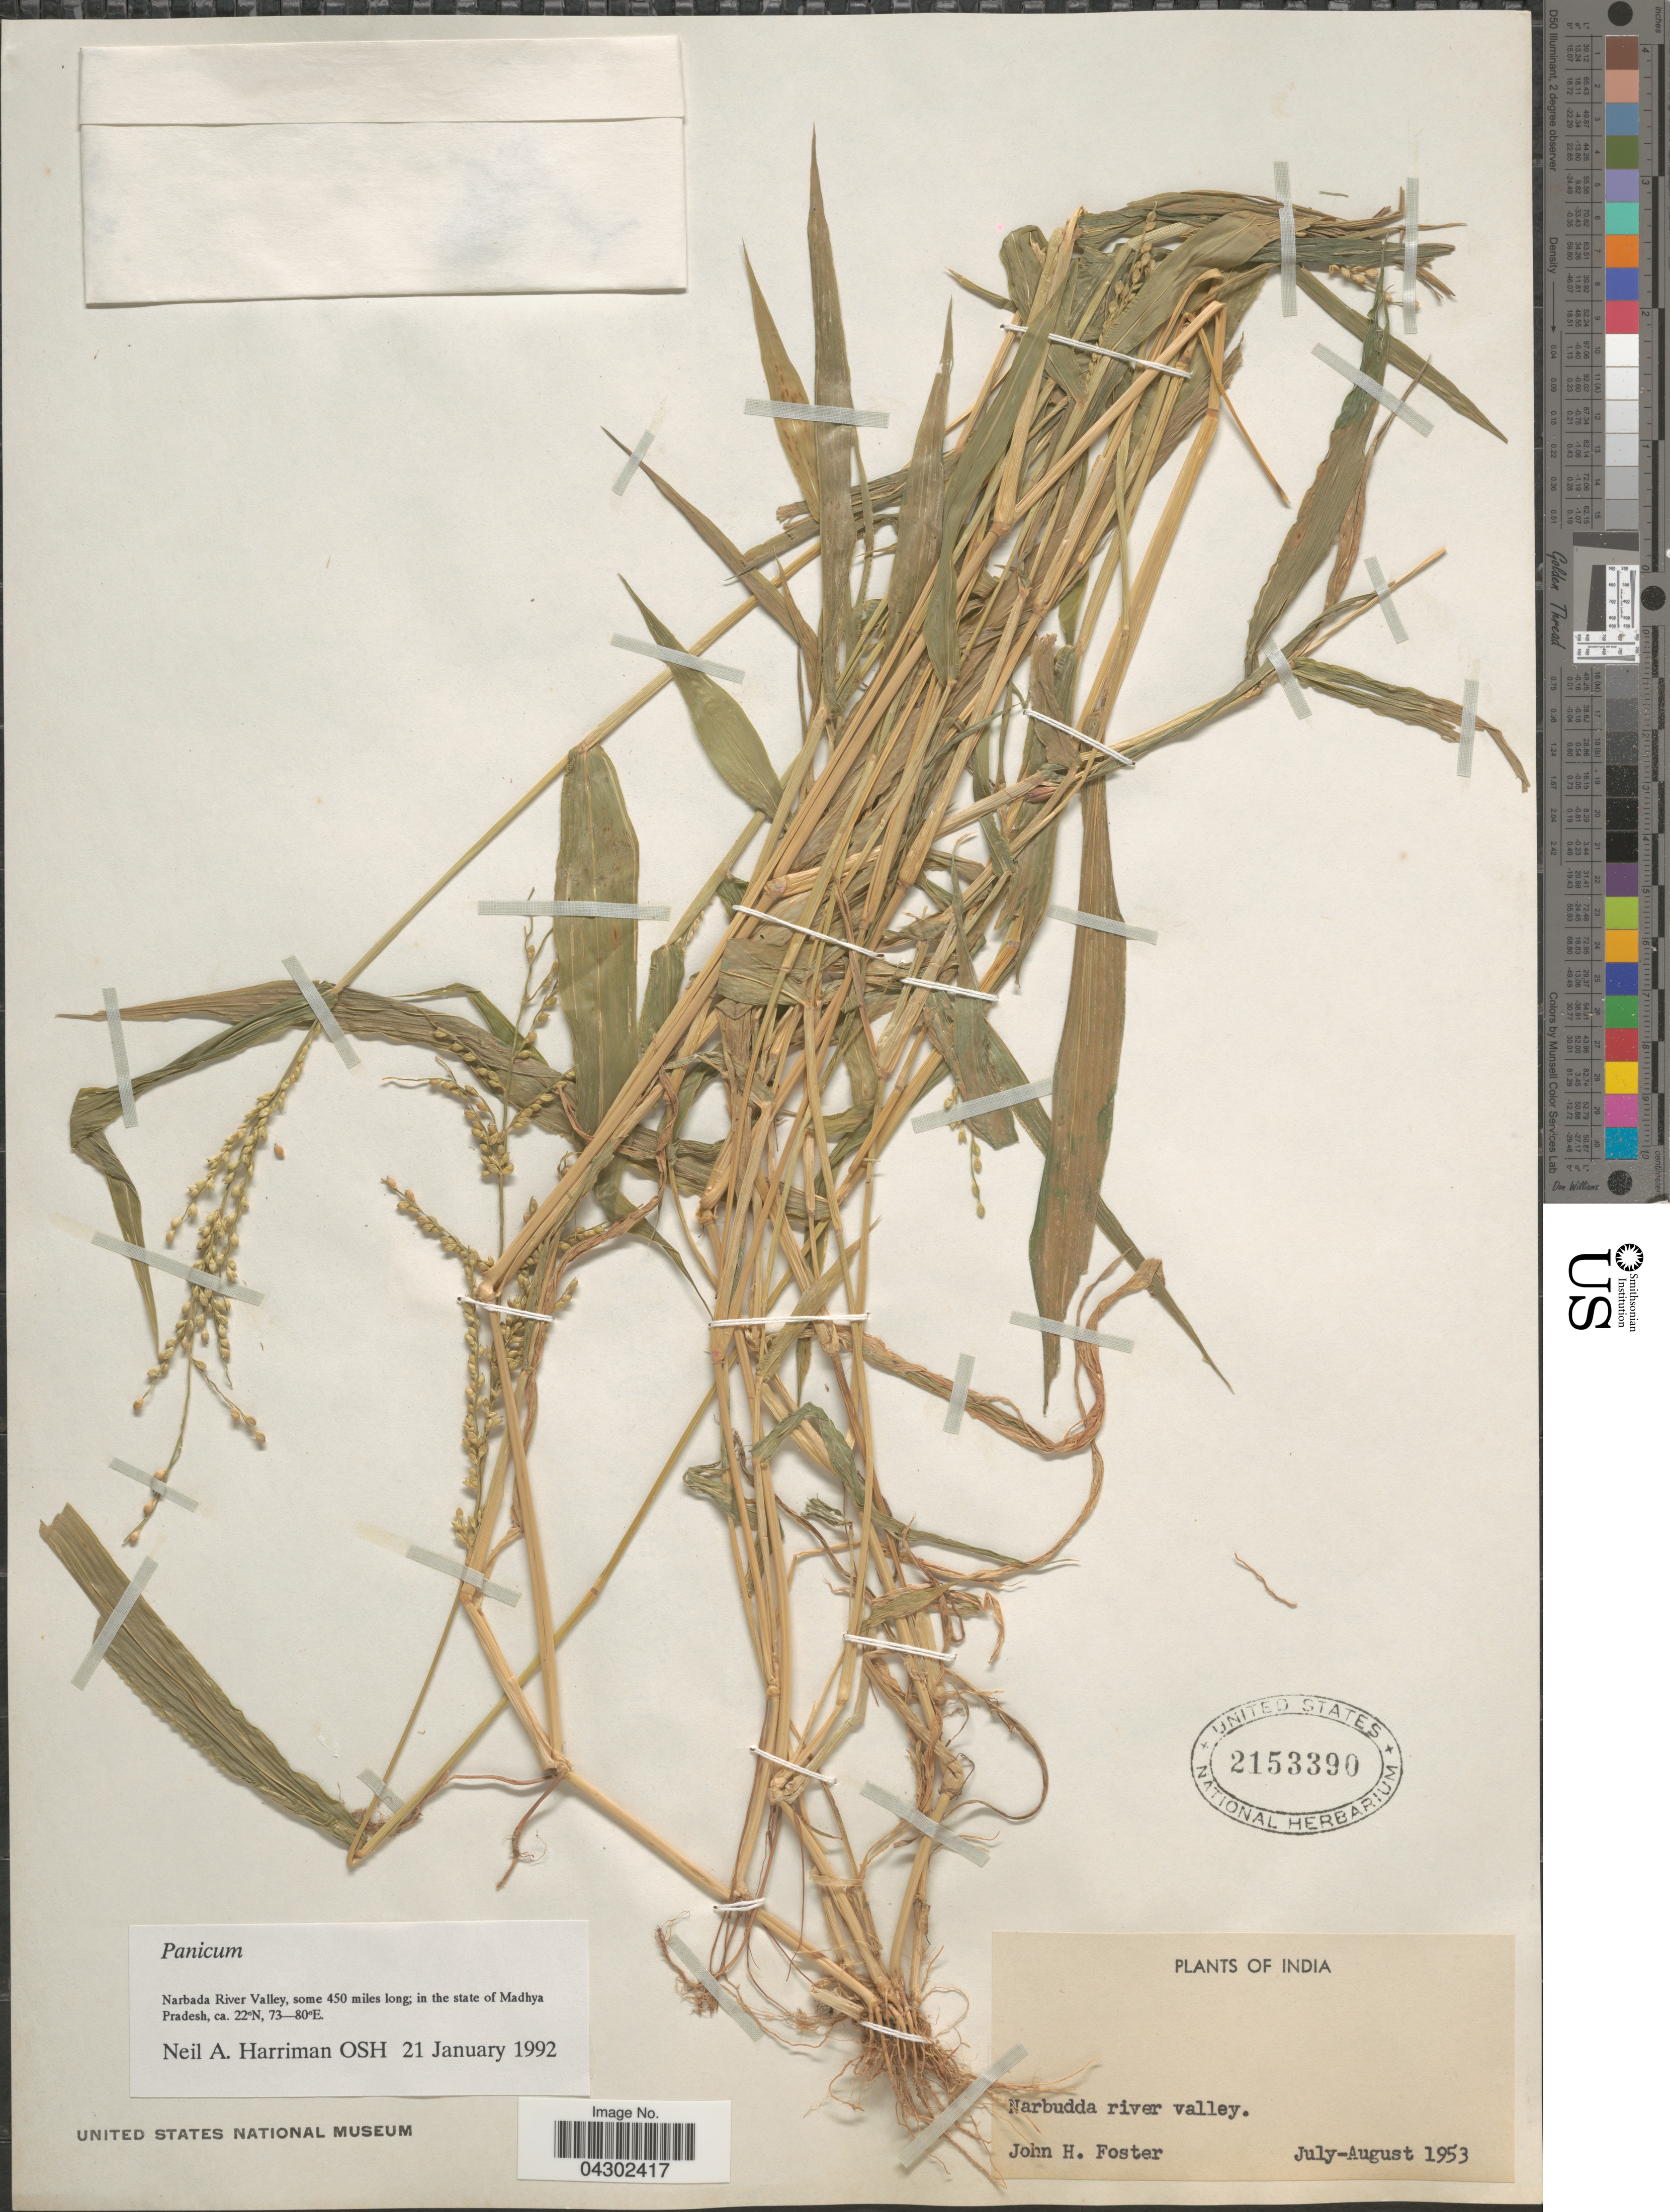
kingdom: Plantae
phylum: Tracheophyta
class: Liliopsida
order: Poales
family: Poaceae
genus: Panicum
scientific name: Panicum sp.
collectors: J. Foster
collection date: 1953-07/1953-08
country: India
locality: Narbudda river valley.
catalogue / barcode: US 2153390